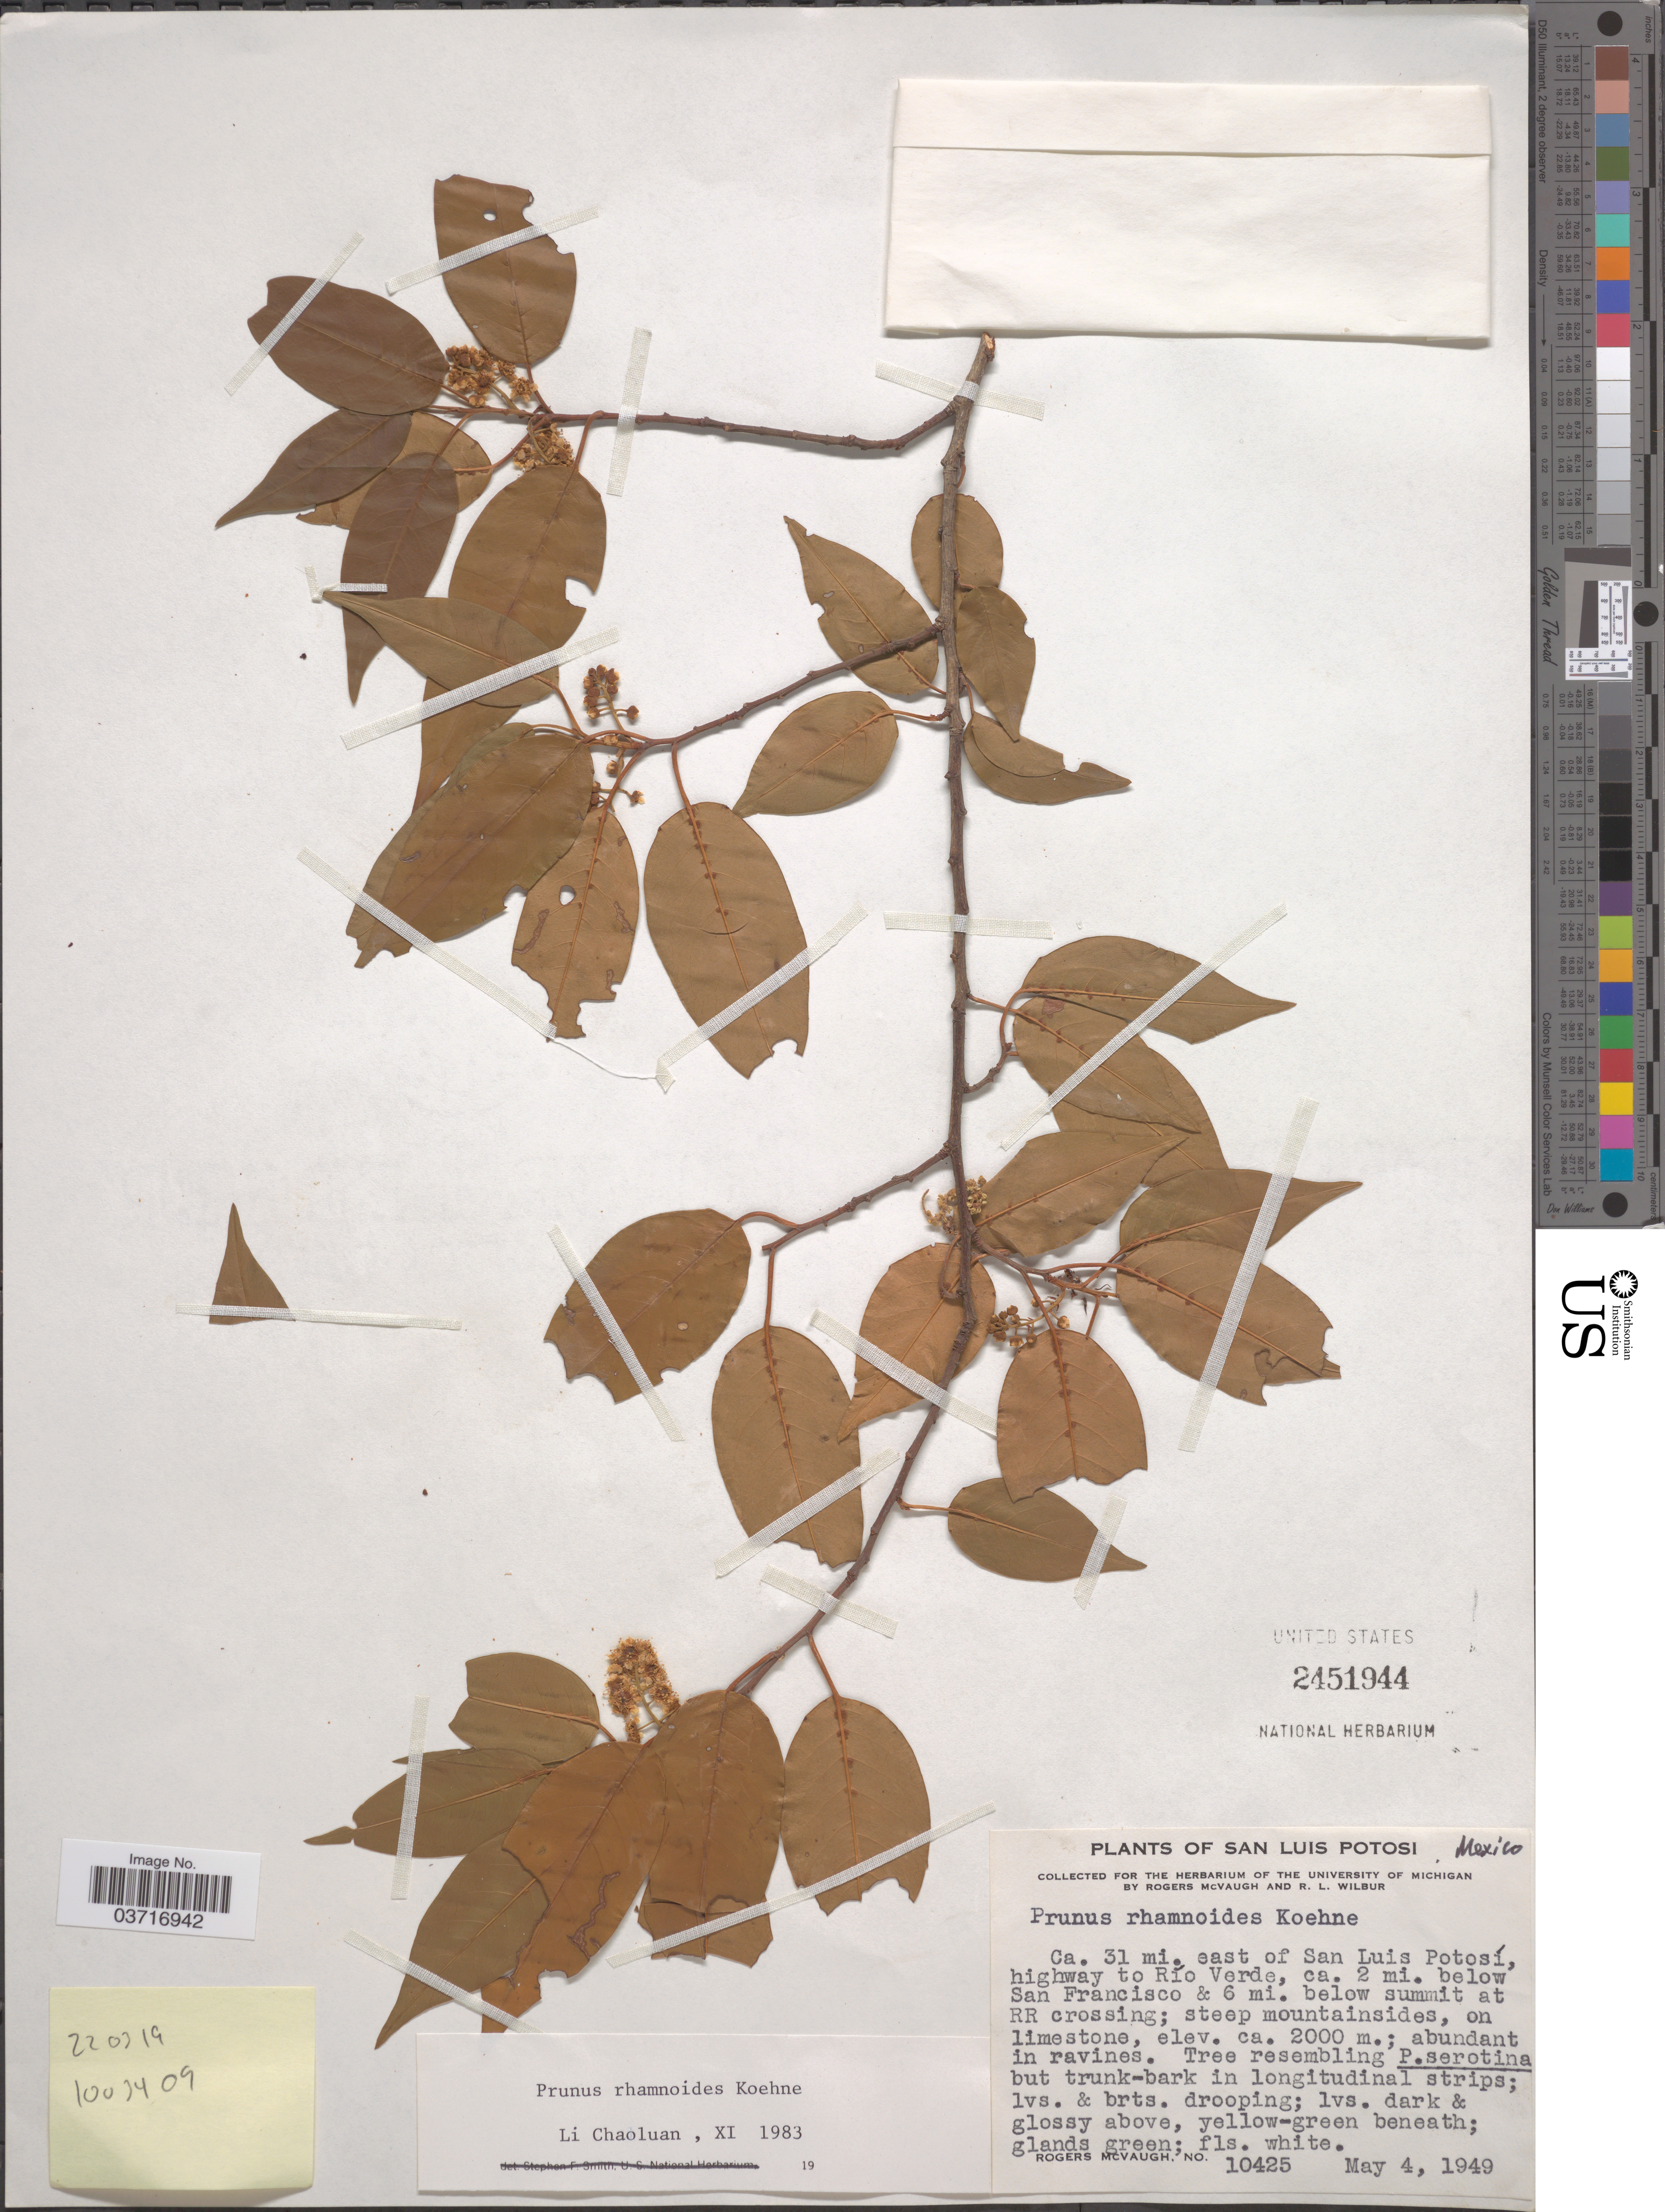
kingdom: Plantae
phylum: Tracheophyta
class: Magnoliopsida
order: Rosales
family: Rosaceae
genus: Prunus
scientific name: Prunus rhamnoides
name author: Koehne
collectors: R. McVaugh & R. L. Wilbur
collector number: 10425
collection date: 1949-05-04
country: Mexico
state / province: San Luis Potosí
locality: Ca. 31 mi. east of San Luis Potosí, highway to Río Verde, ca. 2 mi. below San Francisco & 6 mi. below summit at RR crossing.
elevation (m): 2000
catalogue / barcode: US 2451944